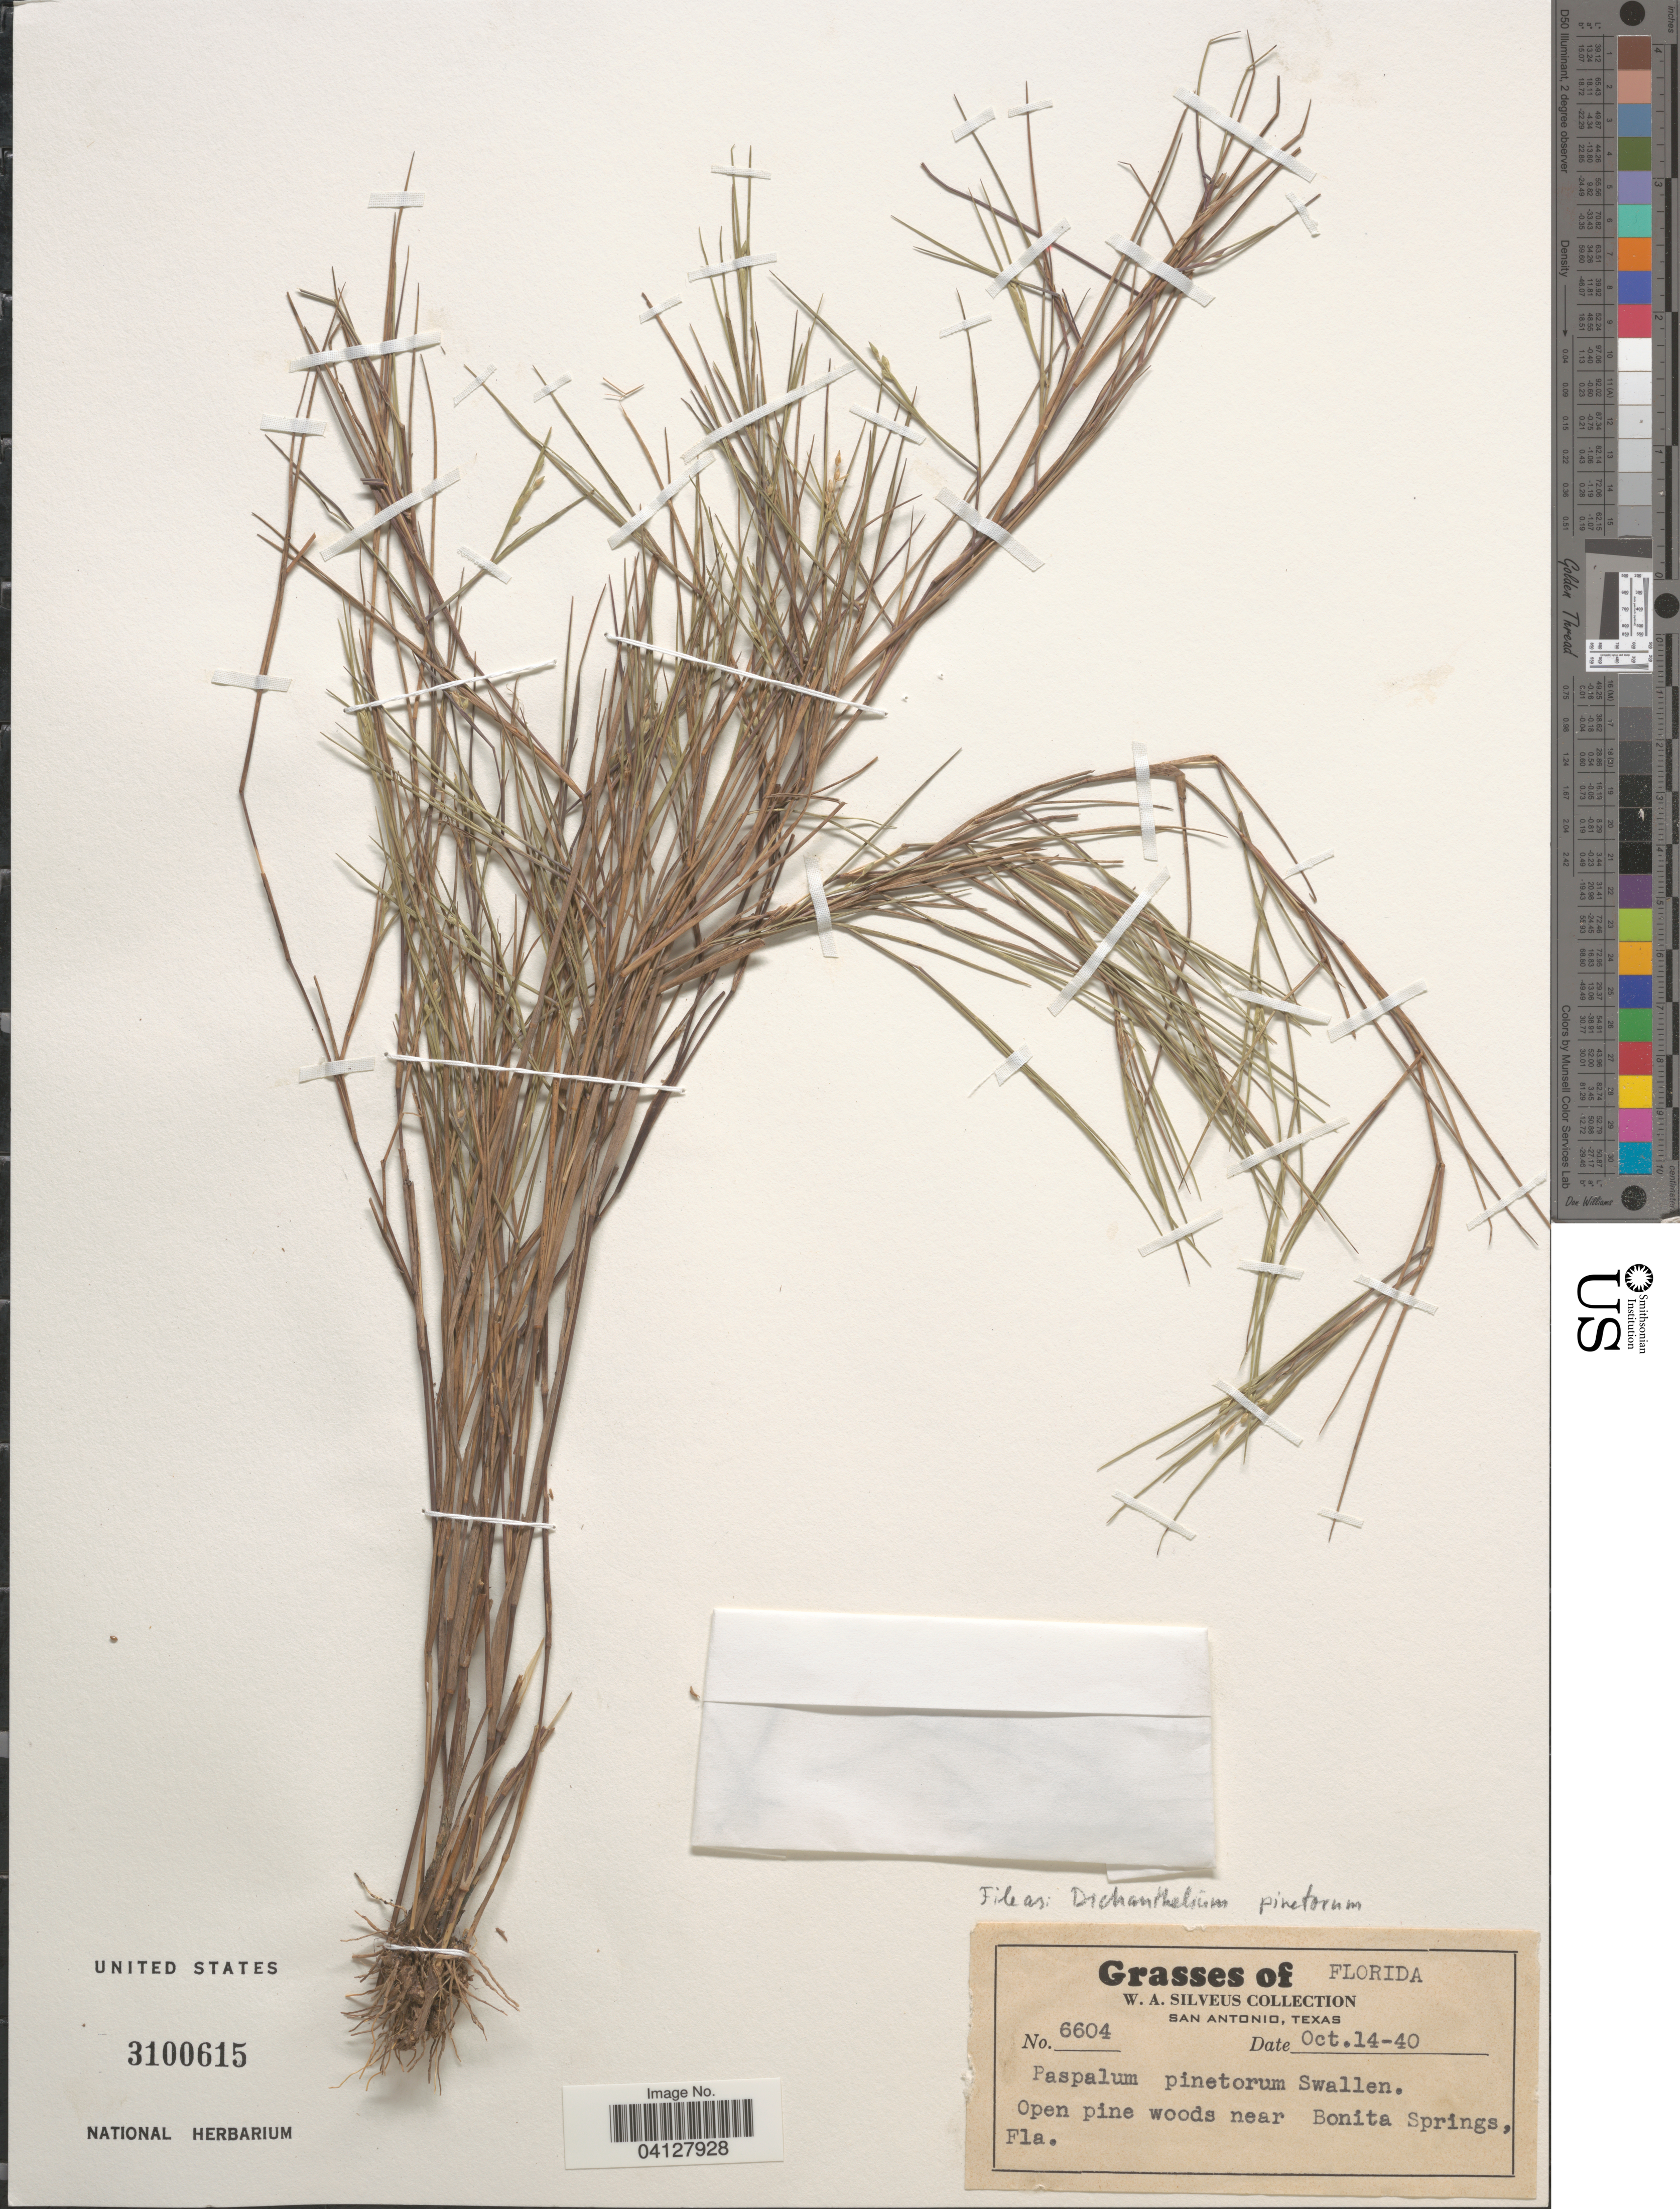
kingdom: Plantae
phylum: Tracheophyta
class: Liliopsida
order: Poales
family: Poaceae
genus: Dichanthelium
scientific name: Dichanthelium pinetorum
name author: (Swallen) LeBlond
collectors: W. Silveus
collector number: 6604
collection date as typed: Transcribed d/m/y: 14/10/40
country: United States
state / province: Florida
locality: Open pine woods near Bonita Springs.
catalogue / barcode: US 3100615